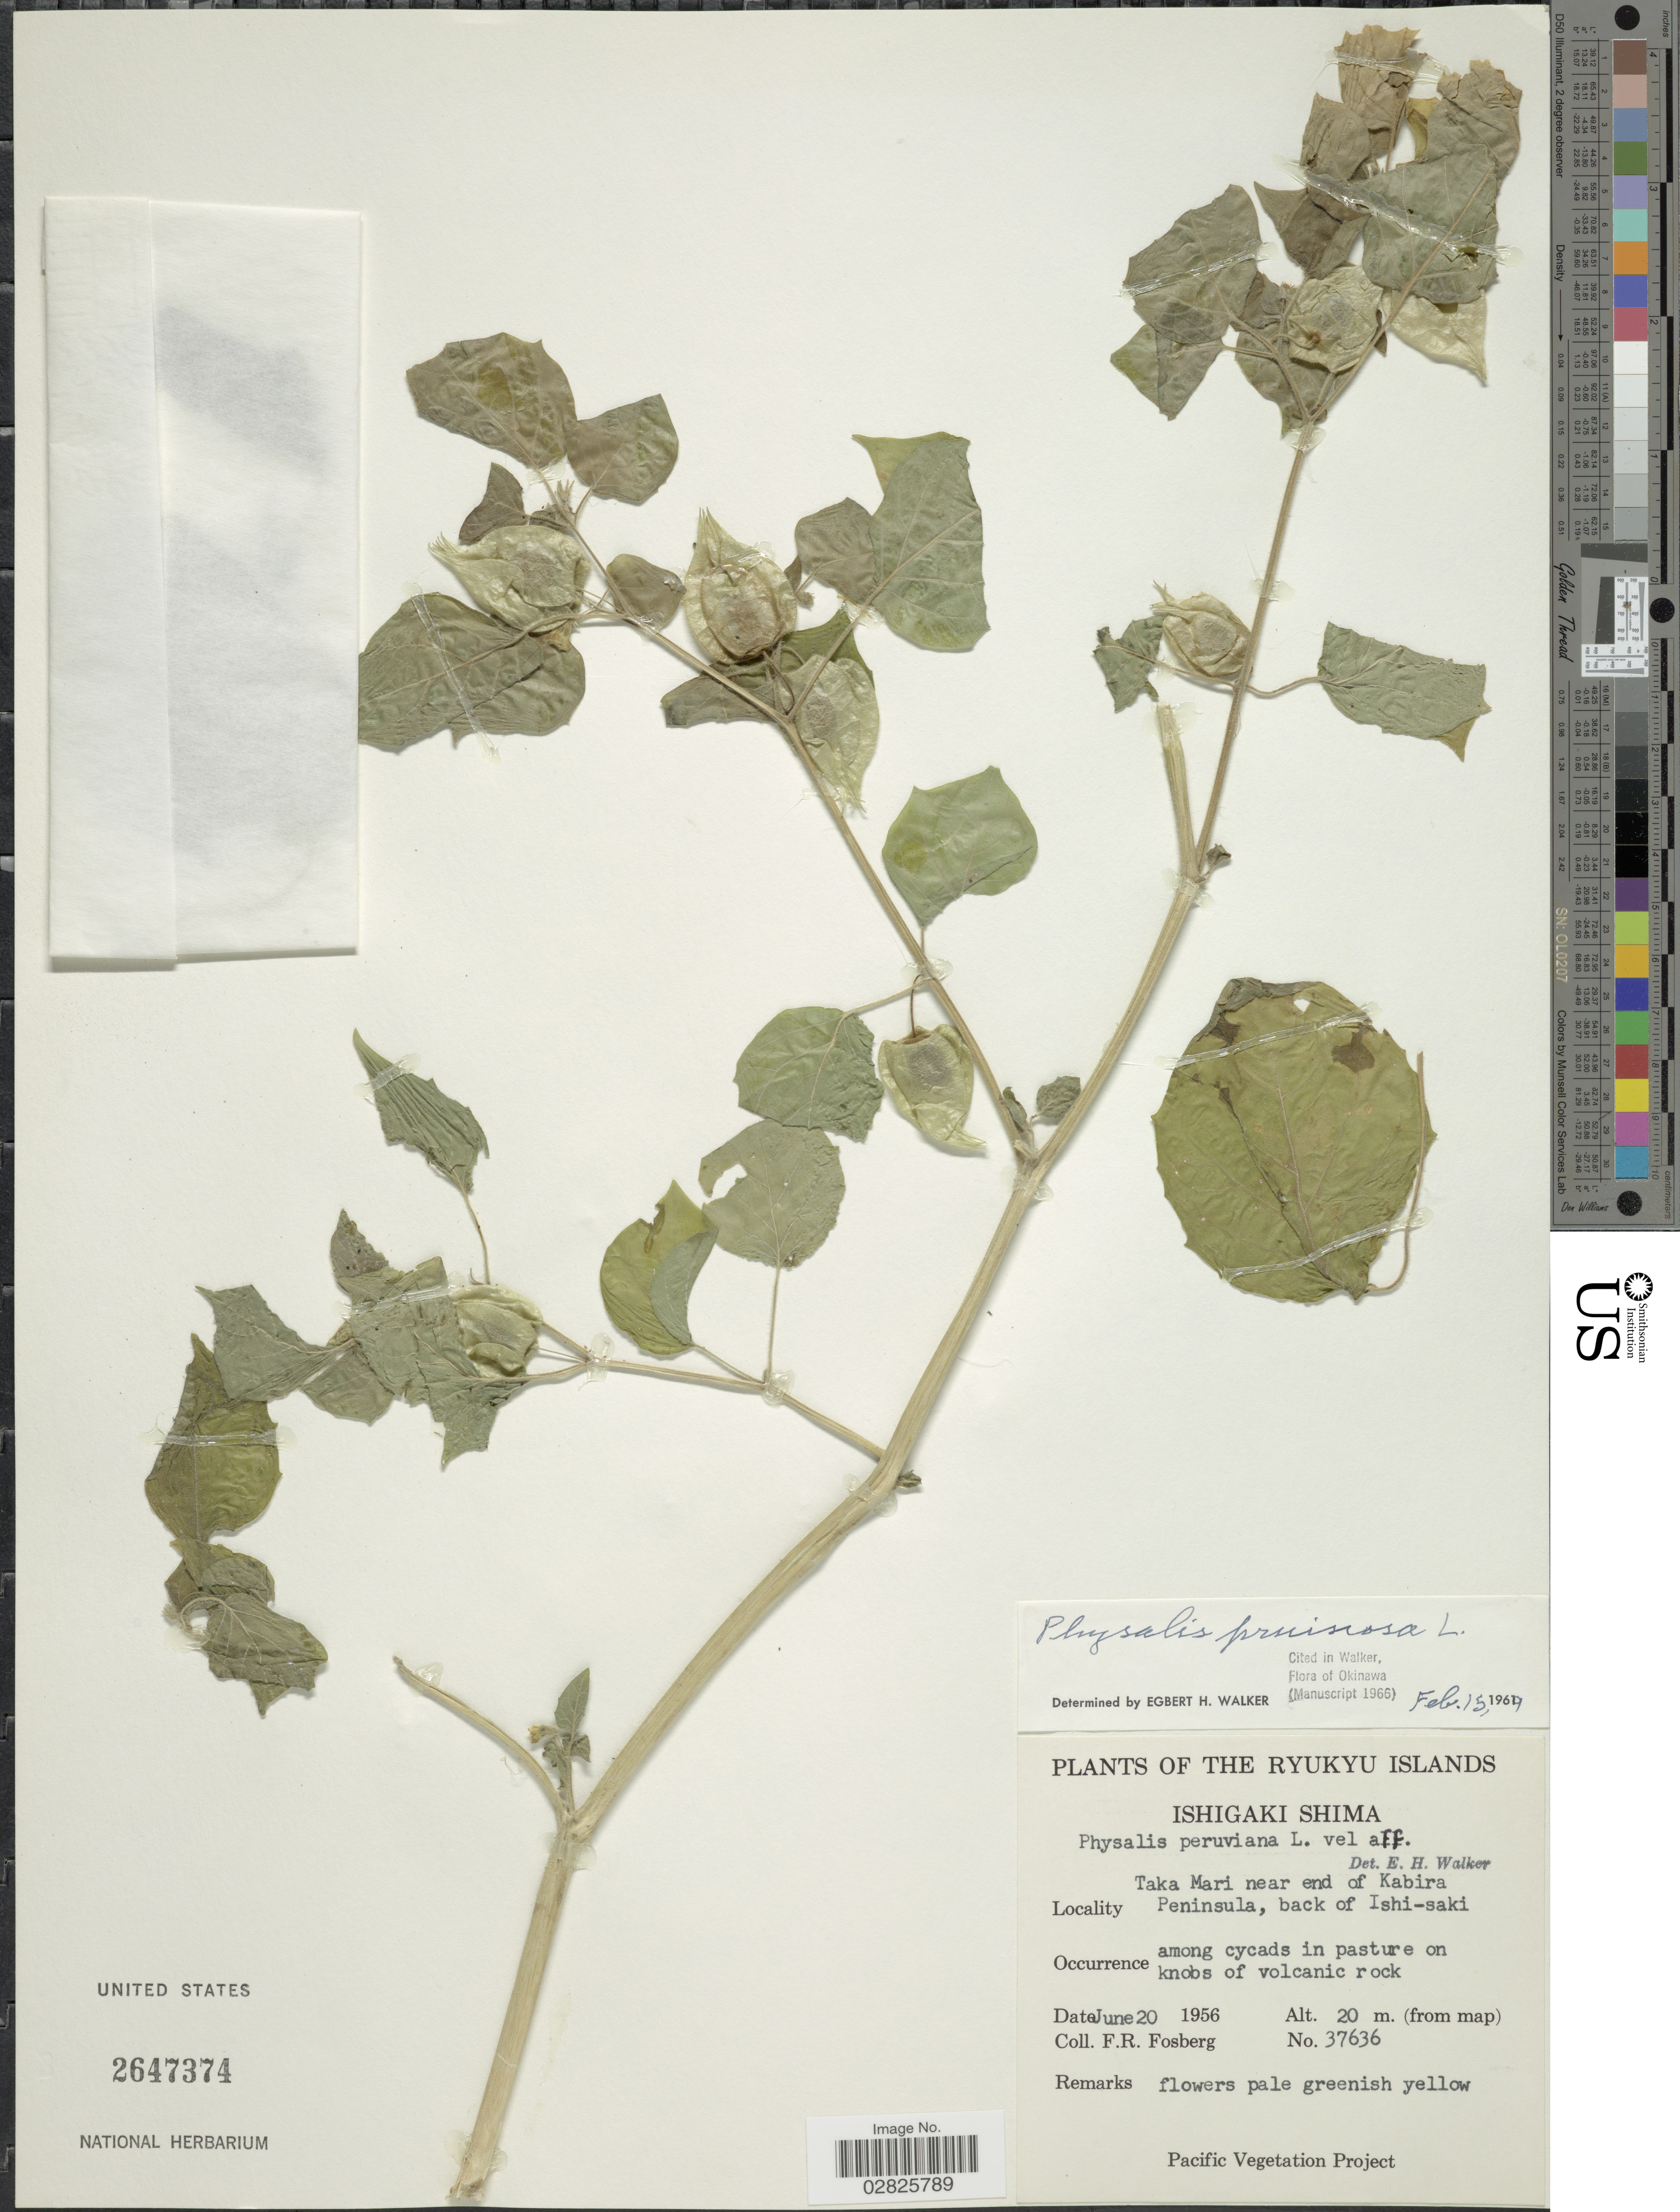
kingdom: Plantae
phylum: Tracheophyta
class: Magnoliopsida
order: Solanales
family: Solanaceae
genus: Physalis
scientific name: Physalis pruinosa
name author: L.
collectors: F. R. Fosberg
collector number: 37636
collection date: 1956-06-20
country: Japan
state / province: Okinawa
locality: Ryukyu Islands. Ishigaki Shima. Taka Mari near end of Kabira Peninsula, back of Ishi-saki.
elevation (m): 20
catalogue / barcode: US 2647374